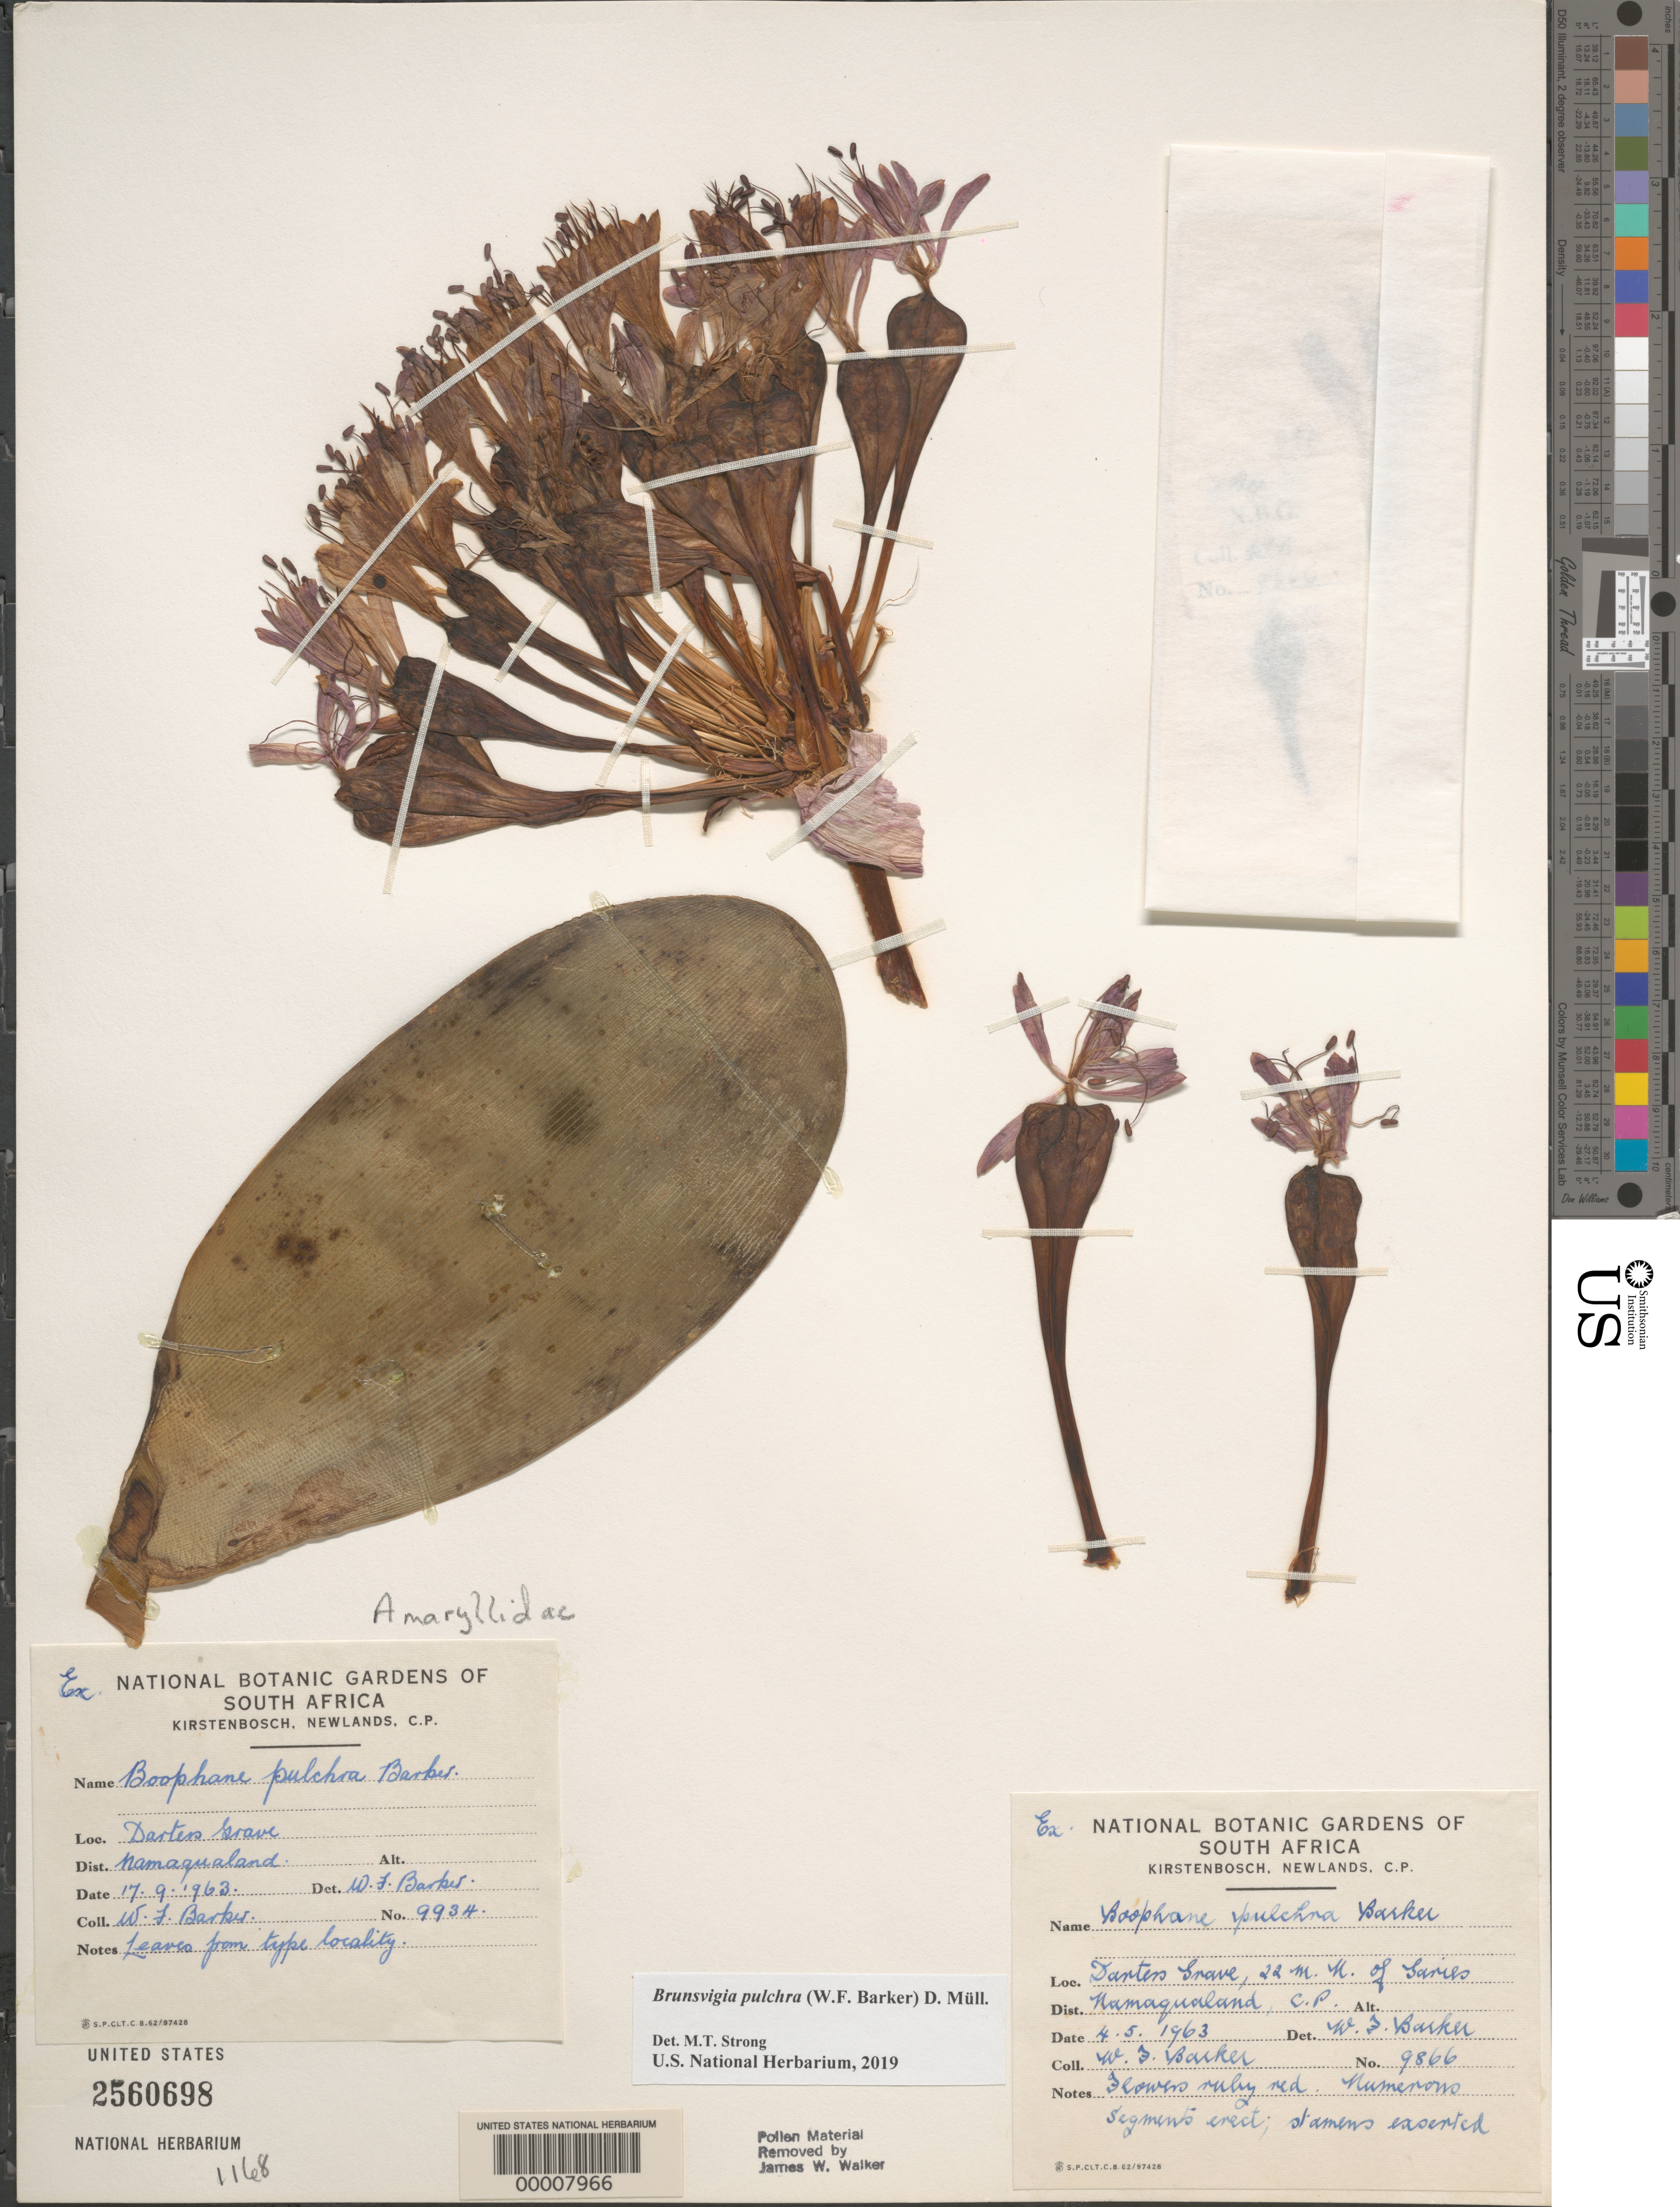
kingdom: Plantae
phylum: Tracheophyta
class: Liliopsida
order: Asparagales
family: Amaryllidaceae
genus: Brunsvigia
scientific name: Brunsvigia pulchra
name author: (W.F. Barker) D. Müll.-Doblies & U. Müll.-Doblies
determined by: Strong, Mark T., (BOT), Smithsonian Institution - National Museum of Natural History (UNITED STATES)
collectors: W. F. Barker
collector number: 9866, 9934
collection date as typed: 04 May 1963 and 17 Sep 1963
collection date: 1963-05-04,1963-09-17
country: South Africa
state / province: Northern Cape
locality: Darters grave 22 mi. n of garies. Namaqualand Dist.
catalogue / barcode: US 2560698